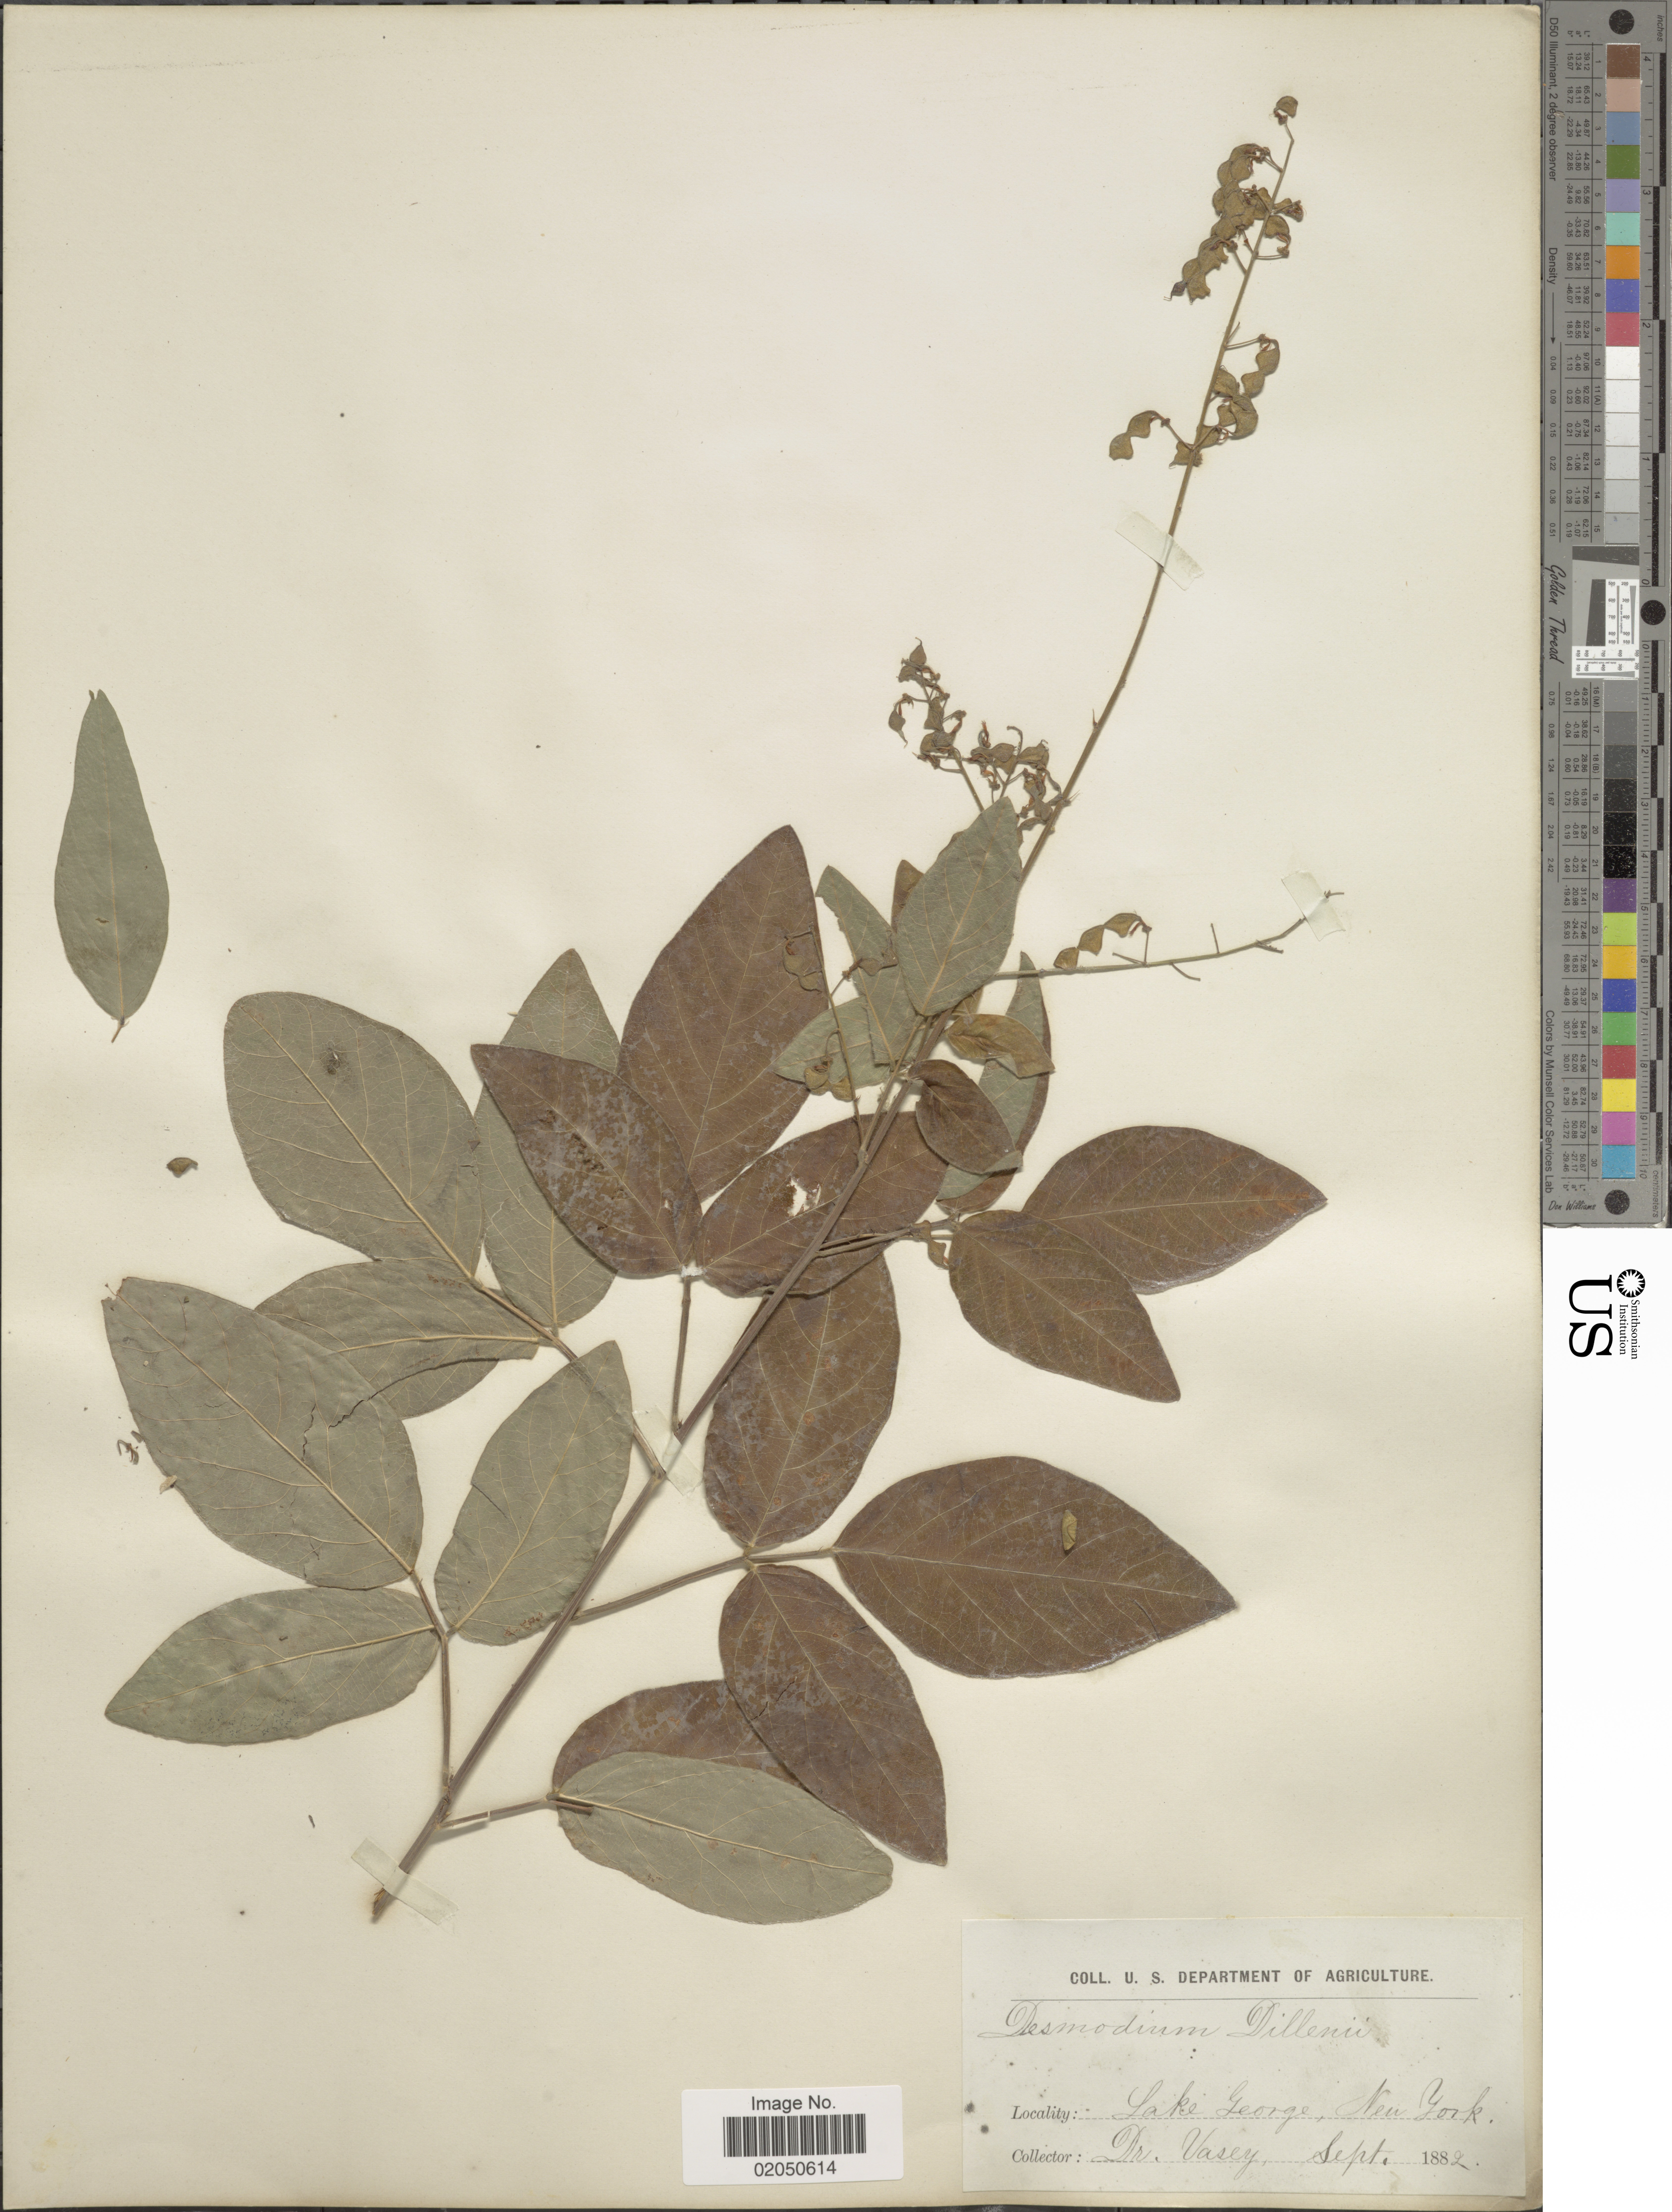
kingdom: Plantae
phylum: Tracheophyta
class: Magnoliopsida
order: Fabales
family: Fabaceae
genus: Desmodium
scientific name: Desmodium glabellum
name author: (Michx.) DC.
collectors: Vasey, --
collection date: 1882-09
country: United States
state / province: New York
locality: Lake George